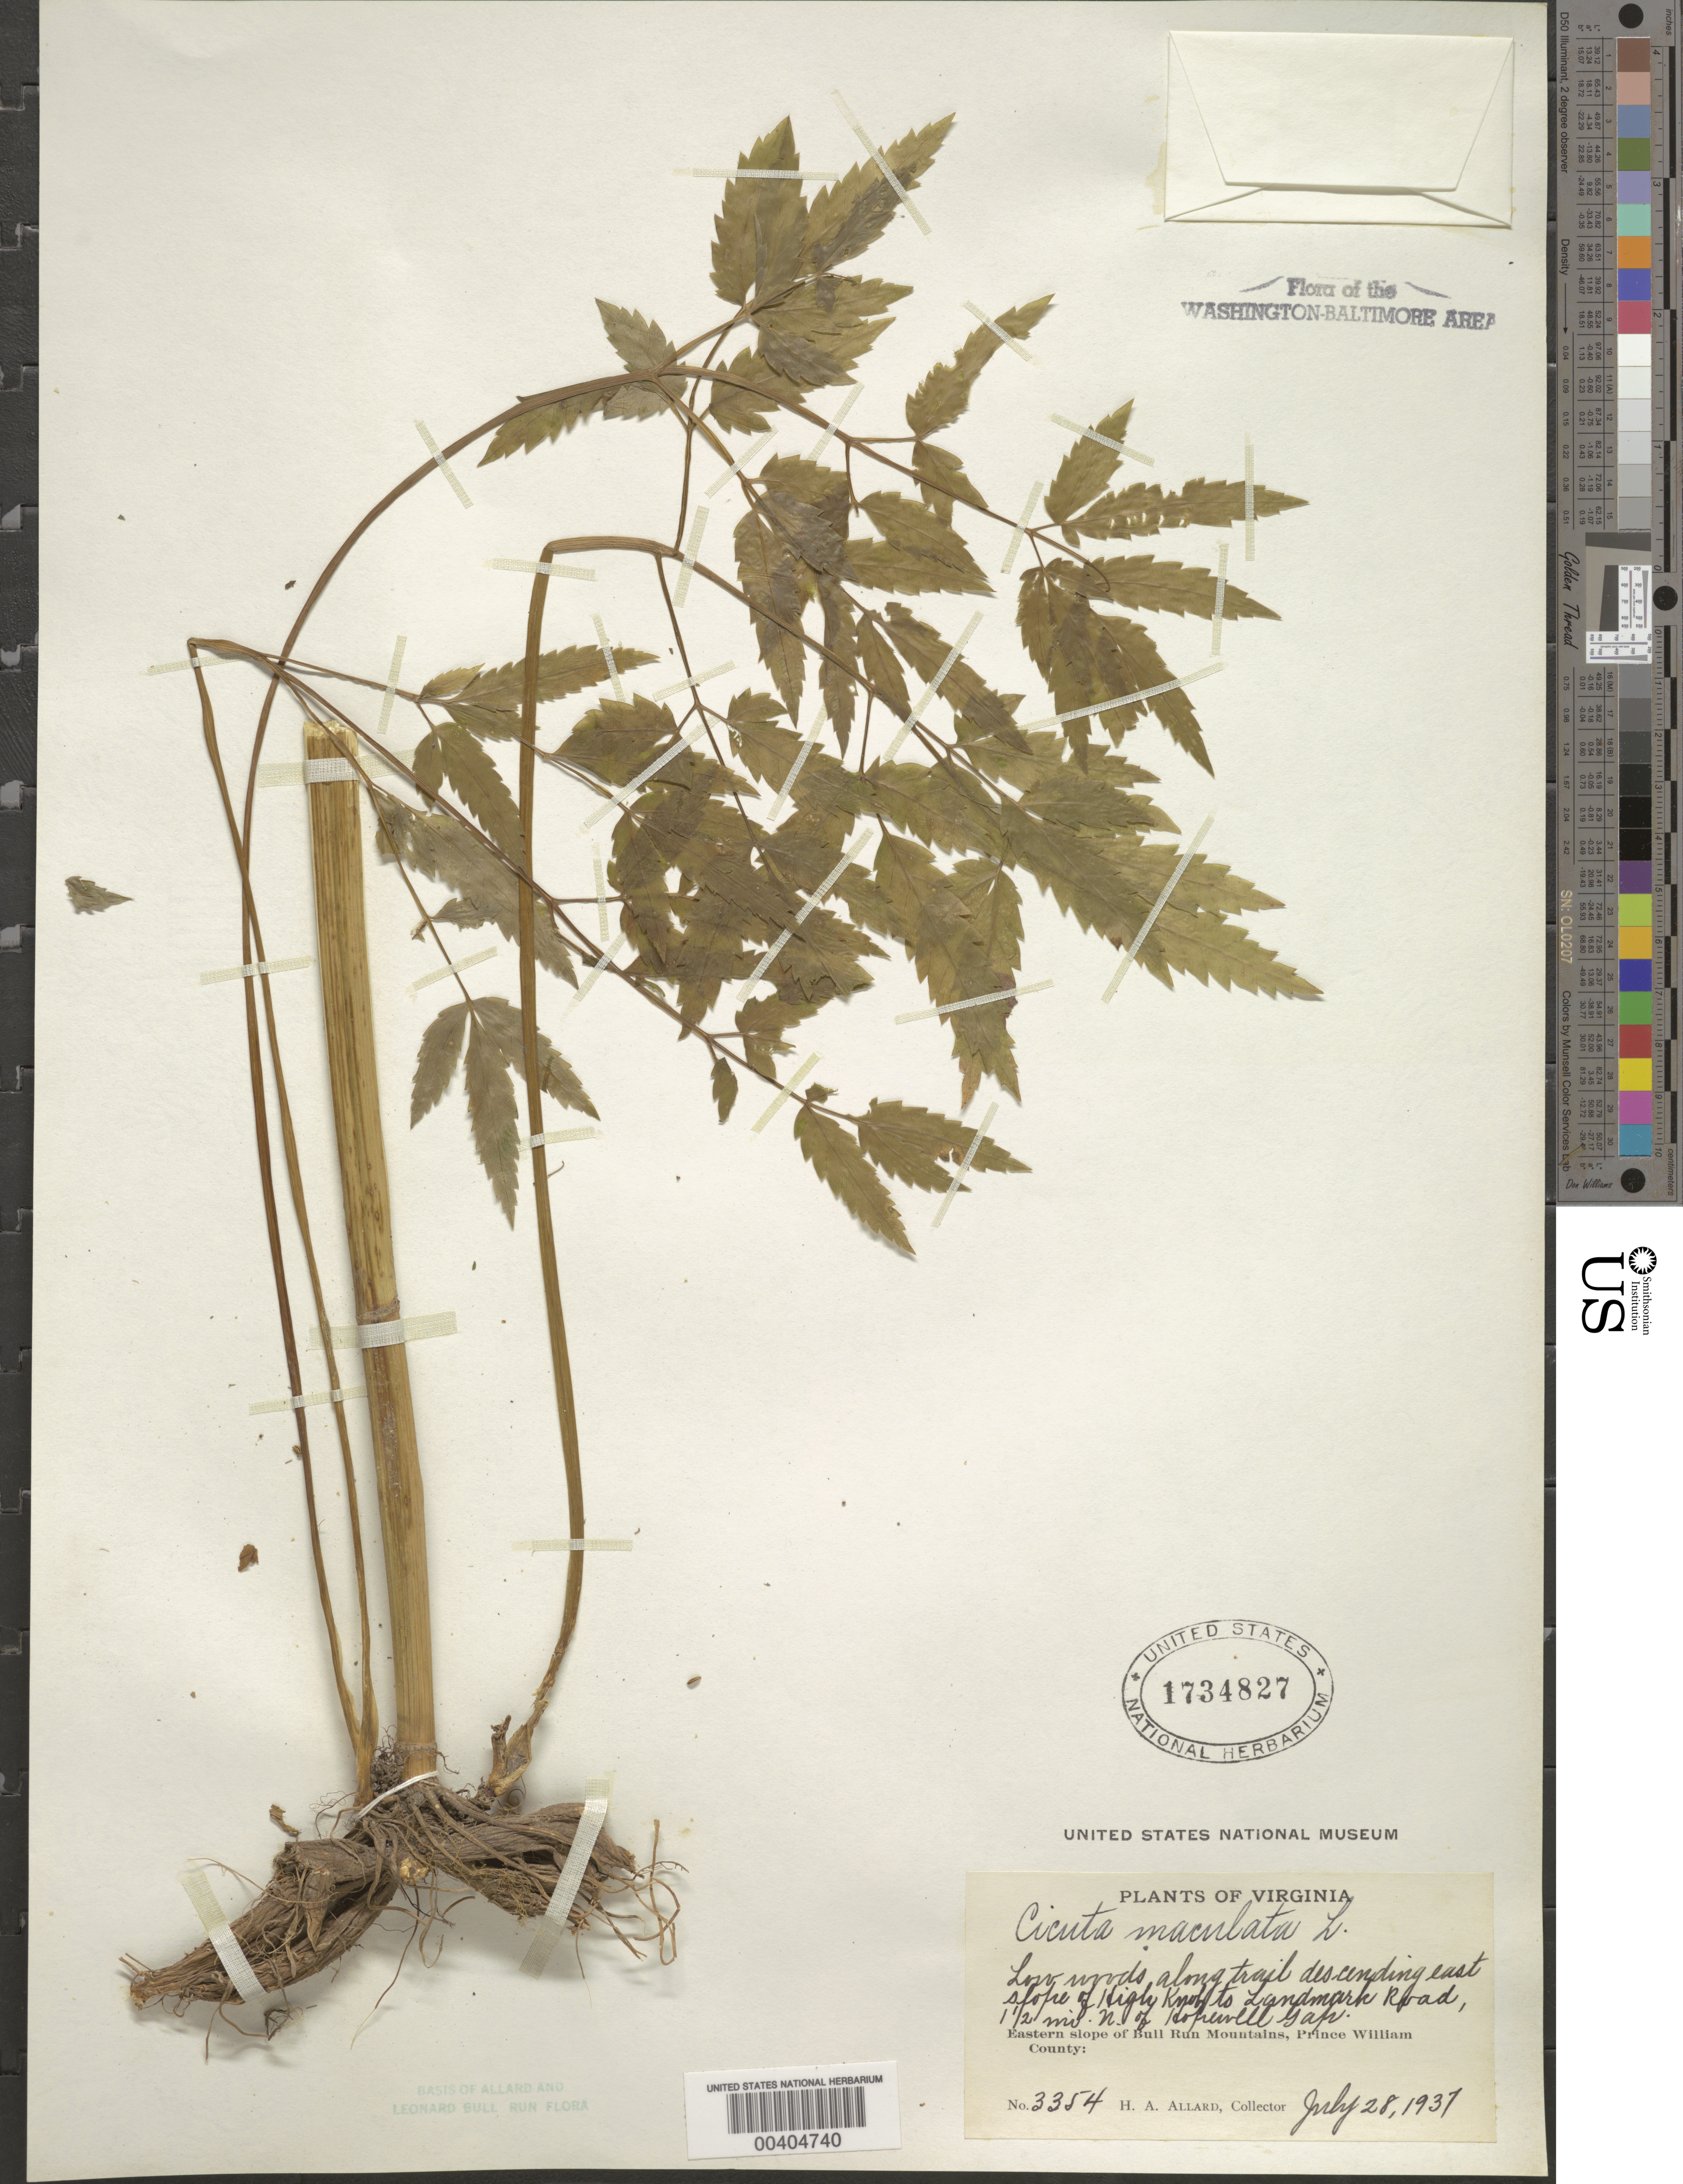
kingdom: Plantae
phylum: Tracheophyta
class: Magnoliopsida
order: Apiales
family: Apiaceae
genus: Cicuta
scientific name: Cicuta maculata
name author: L.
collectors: H. A. Allard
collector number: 3354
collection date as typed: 28 Jul 1937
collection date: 1937-07-28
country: United States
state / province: Virginia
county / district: Prince William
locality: High Knob to Landmark Road north of Hopewell Gap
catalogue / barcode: US 1734827